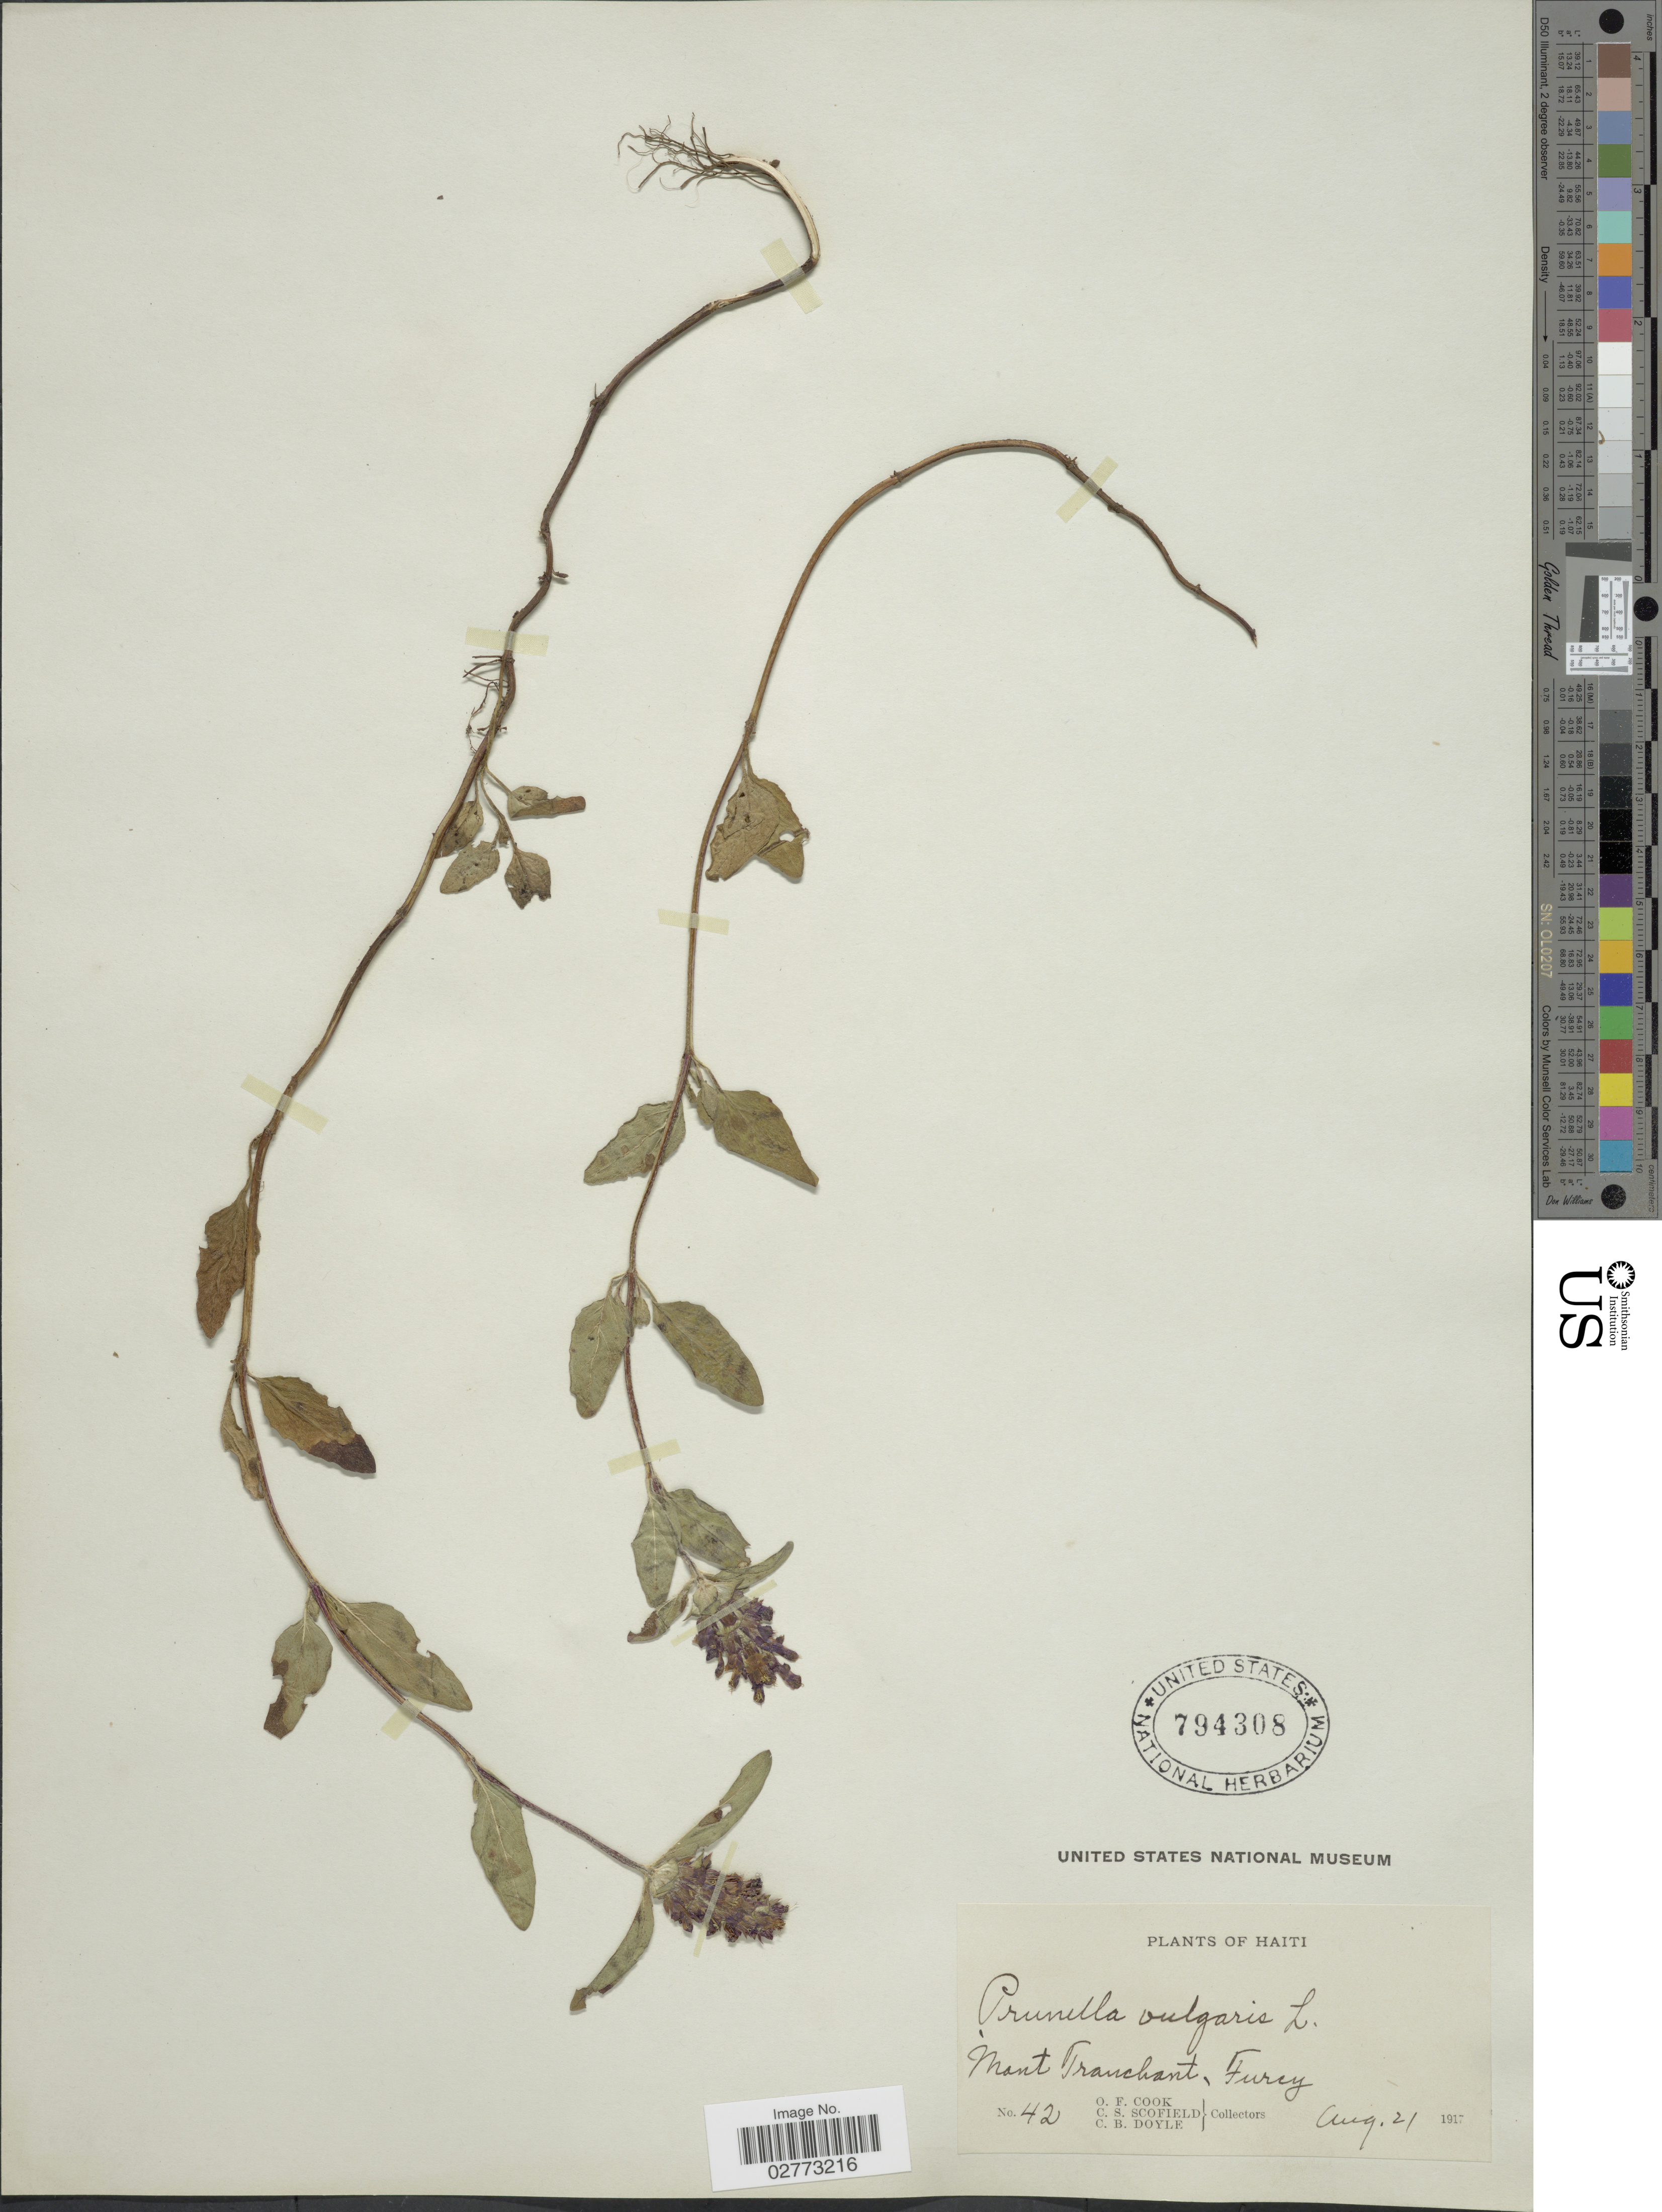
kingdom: Plantae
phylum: Tracheophyta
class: Magnoliopsida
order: Lamiales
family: Lamiaceae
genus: Prunella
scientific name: Prunella vulgaris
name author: L.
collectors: O. F. Cook, C. Scofield & C. Doyle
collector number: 42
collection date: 1917-08-21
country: Haiti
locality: Mont Franchant, Furcy.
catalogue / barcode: US 794308